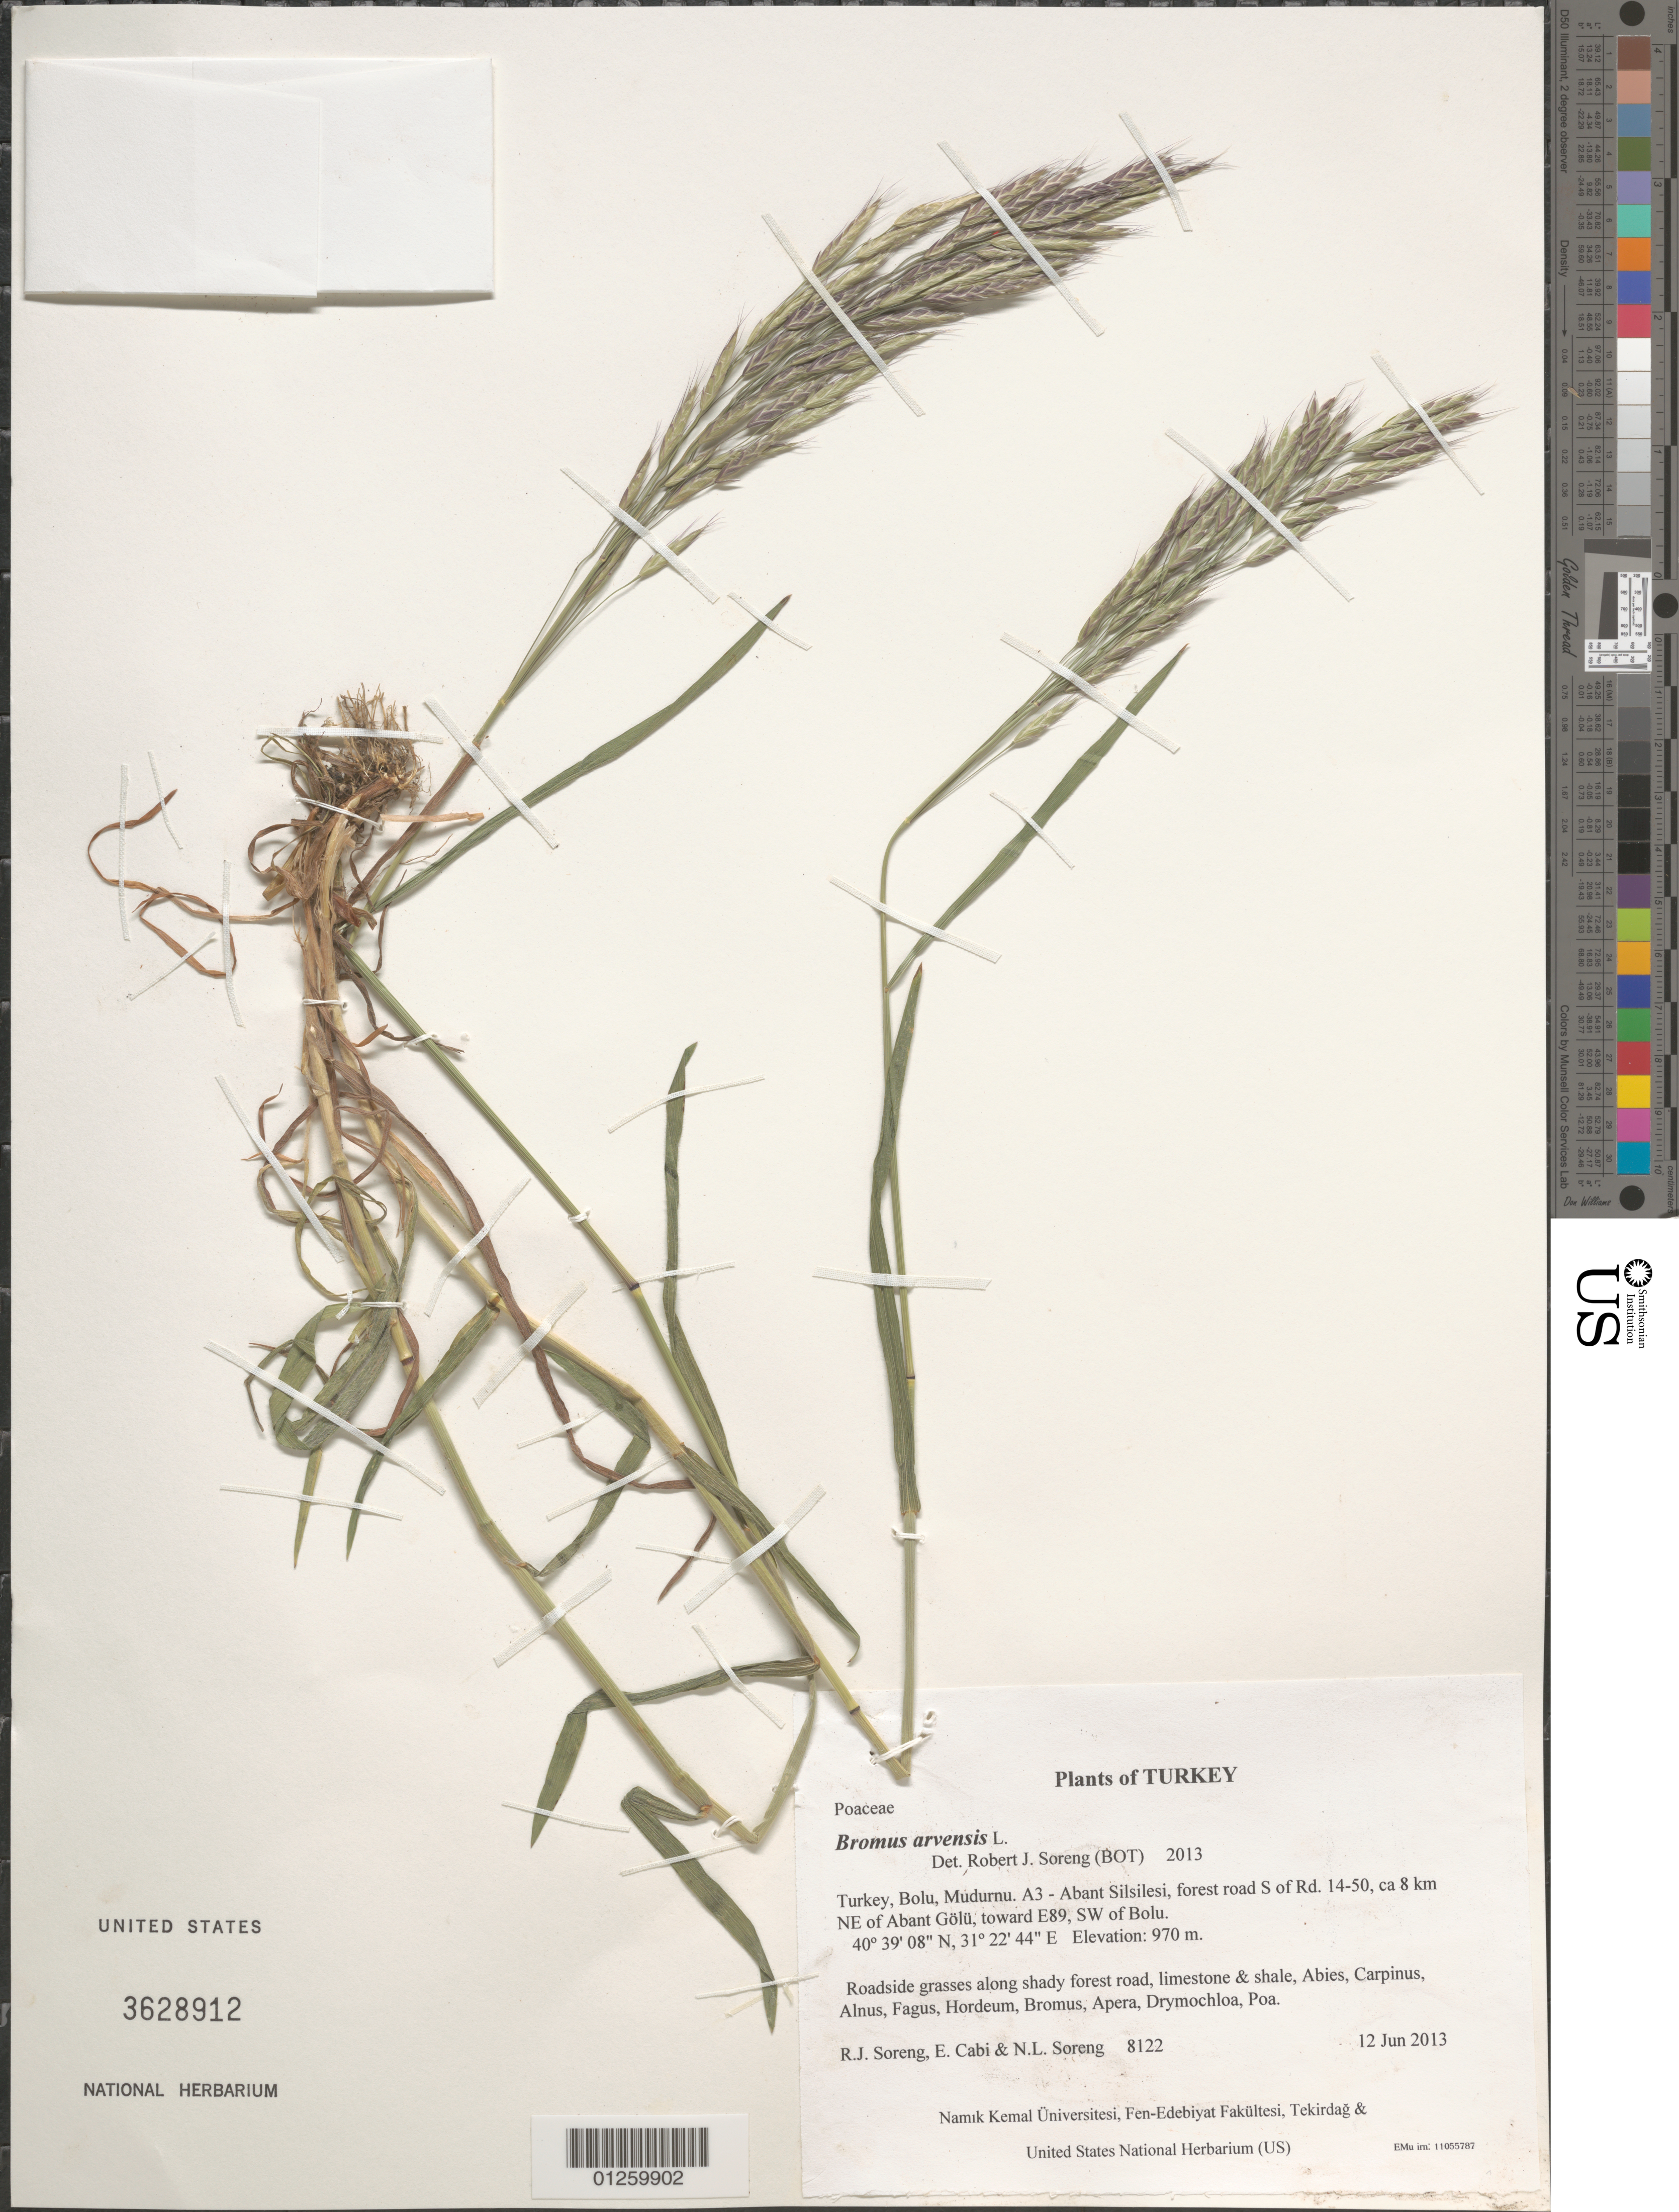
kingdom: Plantae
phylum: Tracheophyta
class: Liliopsida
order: Poales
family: Poaceae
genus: Bromus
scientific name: Bromus arvensis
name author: L.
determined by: Soreng, Robert J., Research Associate (BOT), Smithsonian Institution - National Museum of Natural History (UNITED STATES)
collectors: R. J. Soreng, E. Cabi & N. L. Soreng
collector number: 8122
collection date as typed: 2013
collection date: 2013-06-12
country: Turkey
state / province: Bolu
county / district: Mudurnu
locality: A3 - Abant Silsilesi, forest road S of Rd. 14-50, ca 8 km NE of Abant Gölü, toward E89, SW of Bolu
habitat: Roadside grasses along shady forest road, limestone & shale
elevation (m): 970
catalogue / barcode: US 3628912